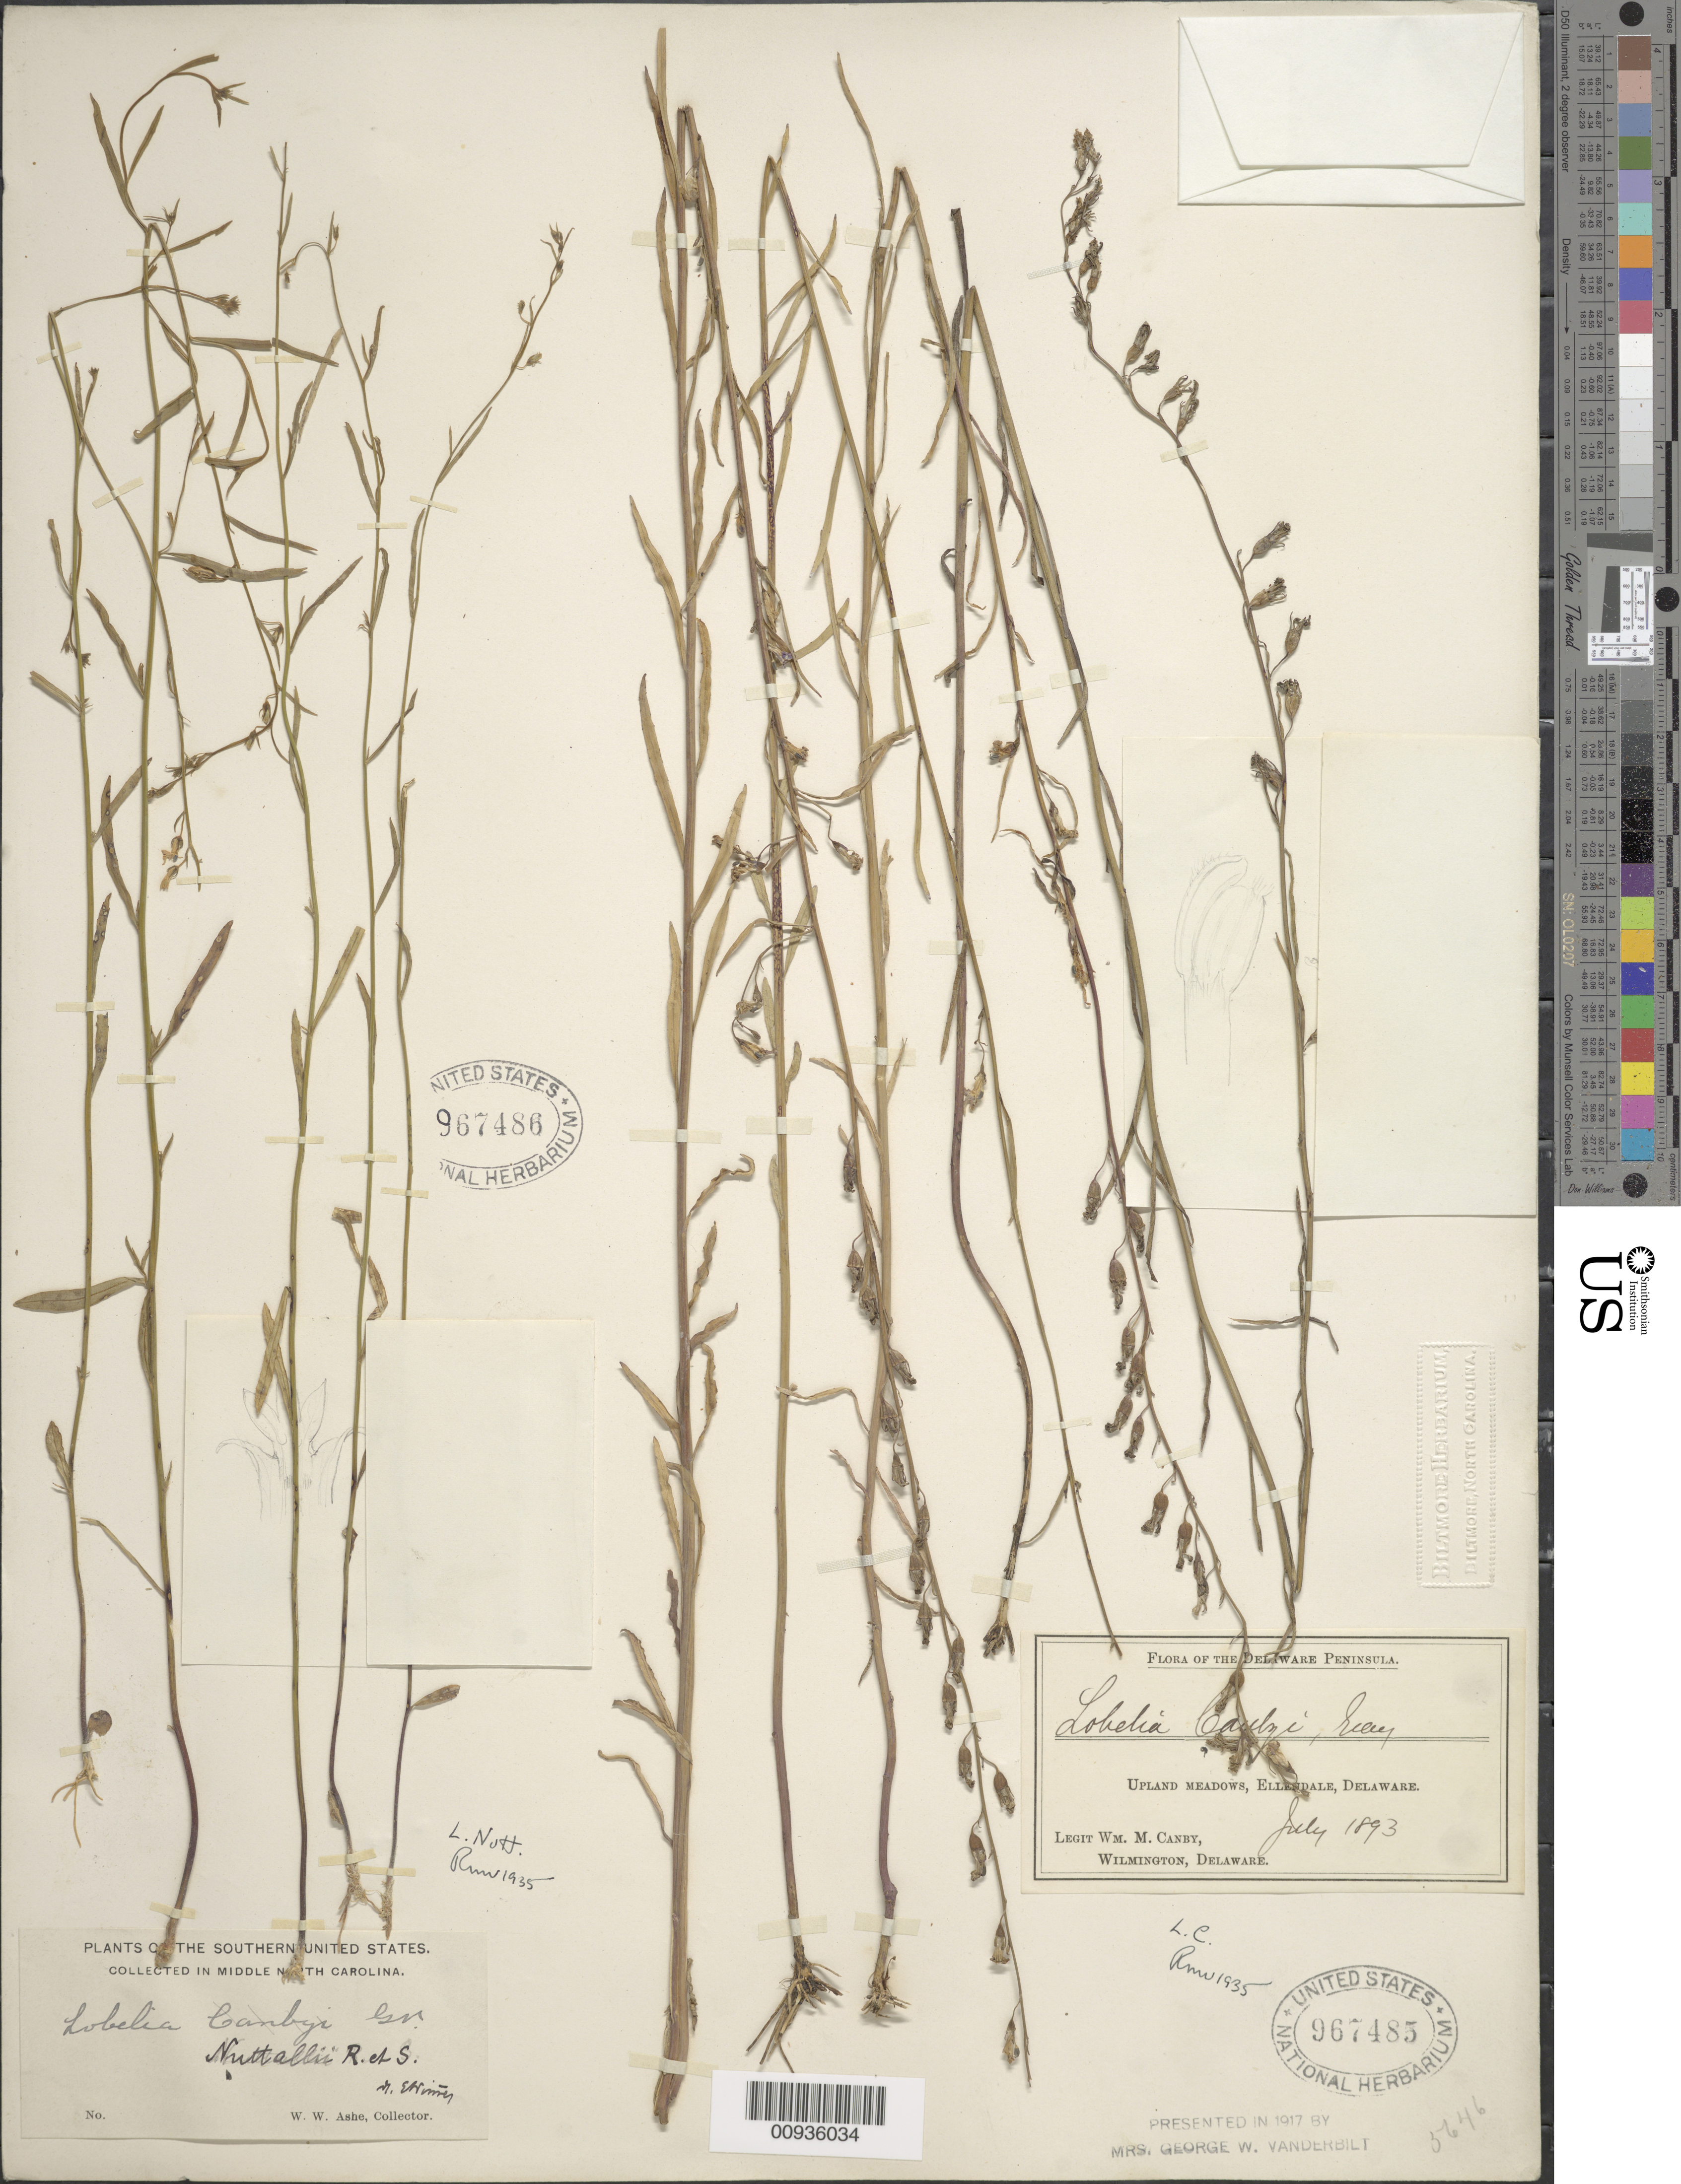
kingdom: Plantae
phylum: Tracheophyta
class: Magnoliopsida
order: Asterales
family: Campanulaceae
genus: Lobelia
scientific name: Lobelia canbyi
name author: A. Gray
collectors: ex herb. W.W. Ashe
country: United States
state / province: North Carolina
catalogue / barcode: US 967486